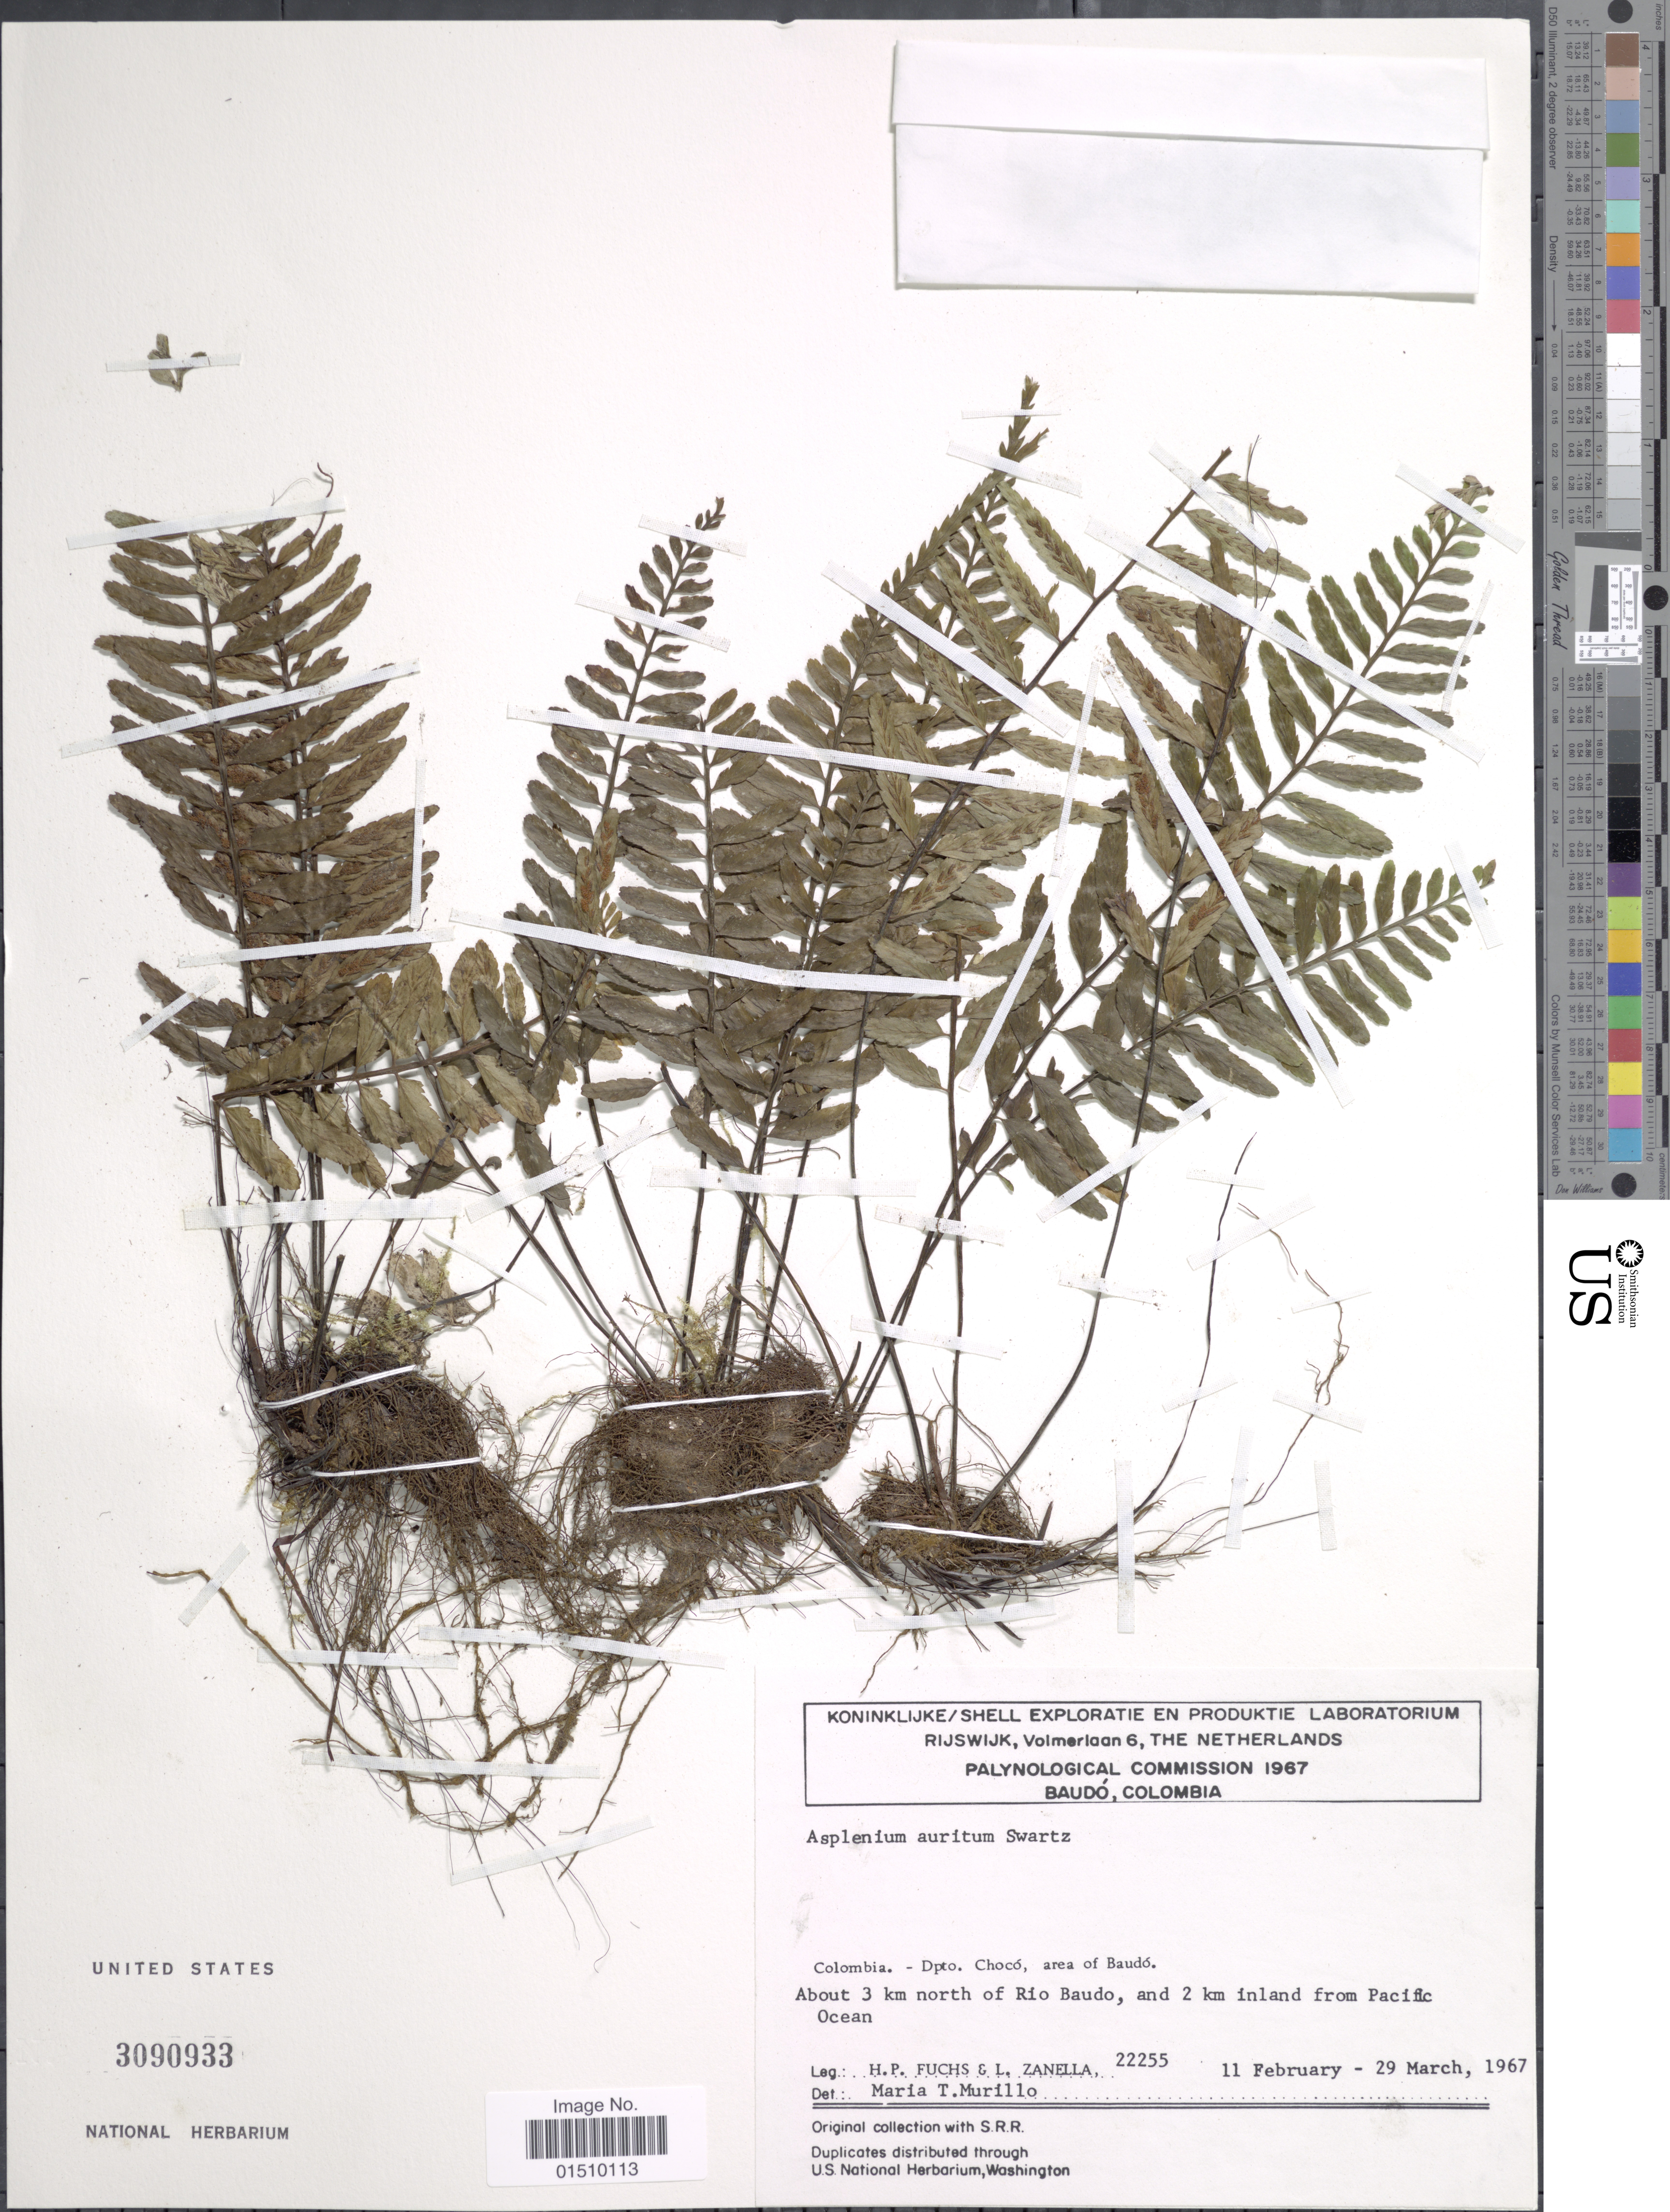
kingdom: Plantae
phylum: Tracheophyta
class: Polypodiopsida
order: Polypodiales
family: Aspleniaceae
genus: Asplenium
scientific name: Asplenium auritum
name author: Sw.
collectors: H. P. Fuchs & L. Zanella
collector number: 22255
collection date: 1967-02-11/1967-03-29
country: Colombia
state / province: Chocó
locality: Colombia, Dpto. Chocó, area of Baudó, about 3 km north of Rio Baudo, and 2 km inland from Pacific Ocean.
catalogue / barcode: US 3090933